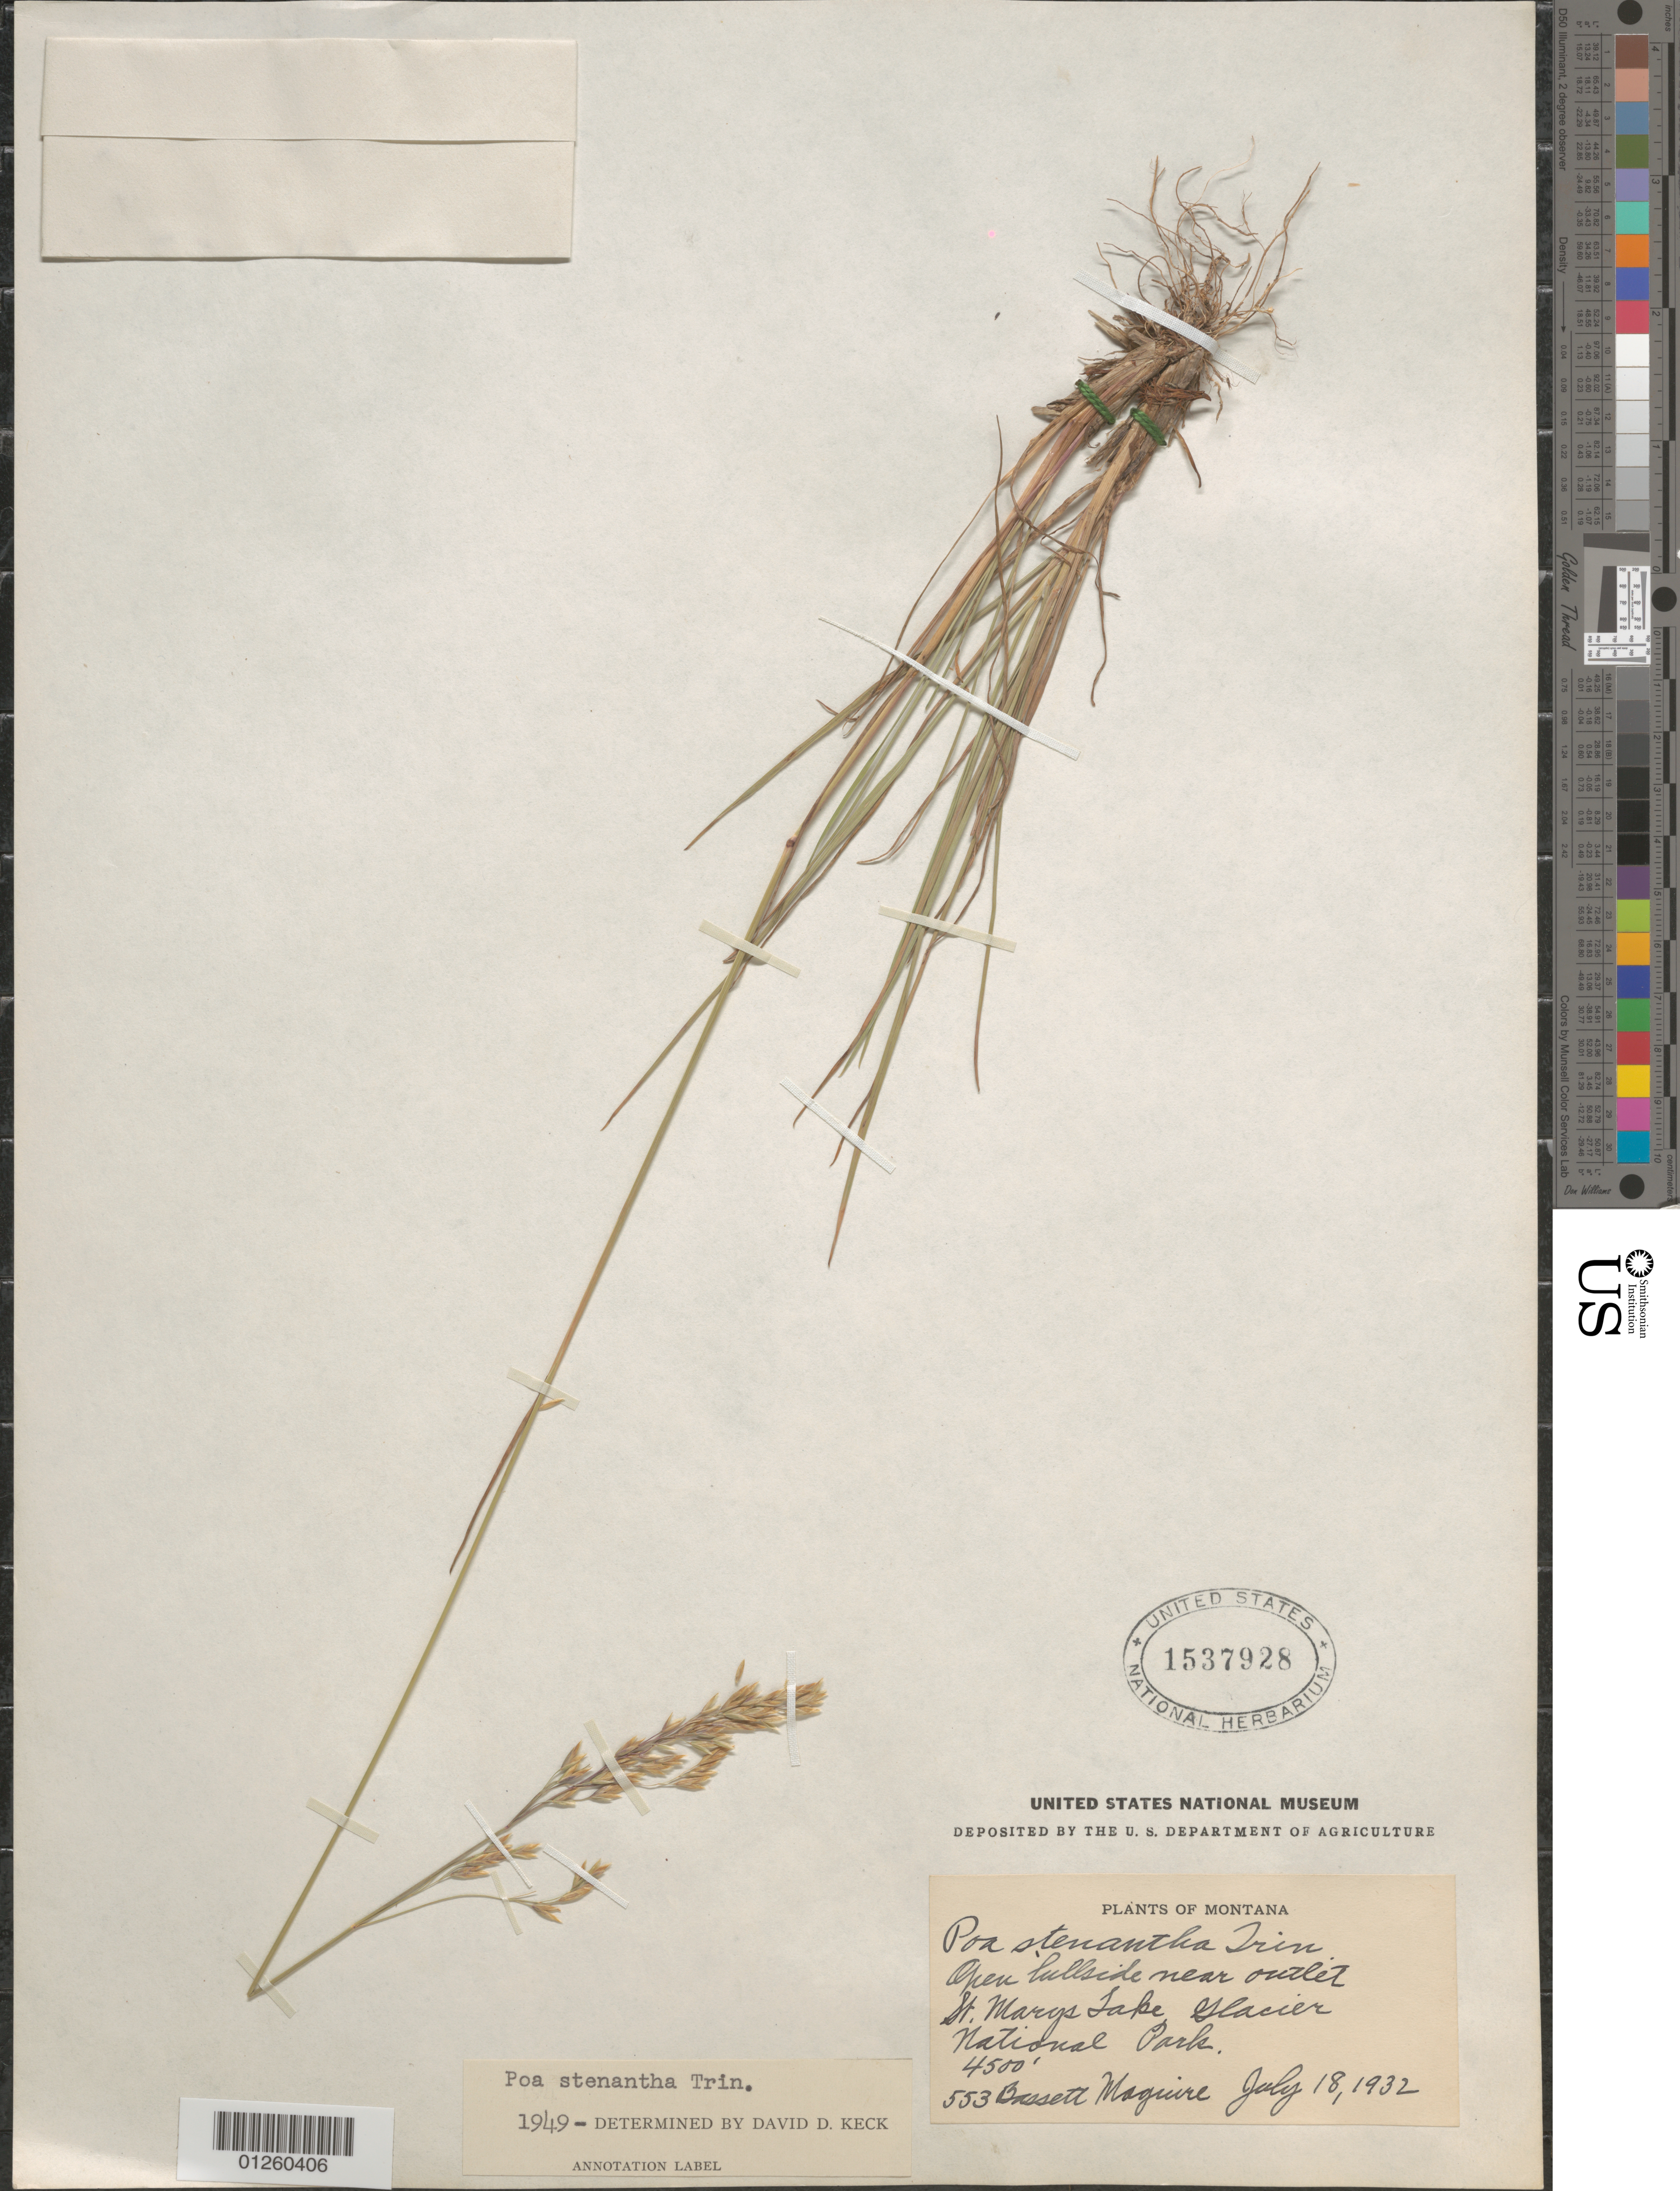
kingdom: Plantae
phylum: Tracheophyta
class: Liliopsida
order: Poales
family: Poaceae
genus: Poa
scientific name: Poa stenantha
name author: Trin.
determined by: Soreng, Robert J., Research Associate (BOT), Smithsonian Institution - National Museum of Natural History (UNITED STATES)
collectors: B. Maguire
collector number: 553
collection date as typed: July 18, 1932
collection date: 1932-07-18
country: United States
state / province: Montana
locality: Open hillside near outlet. St. Mary Lake, Glacier National Park.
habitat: open hillside near outlet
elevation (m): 1372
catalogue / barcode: US 1537928